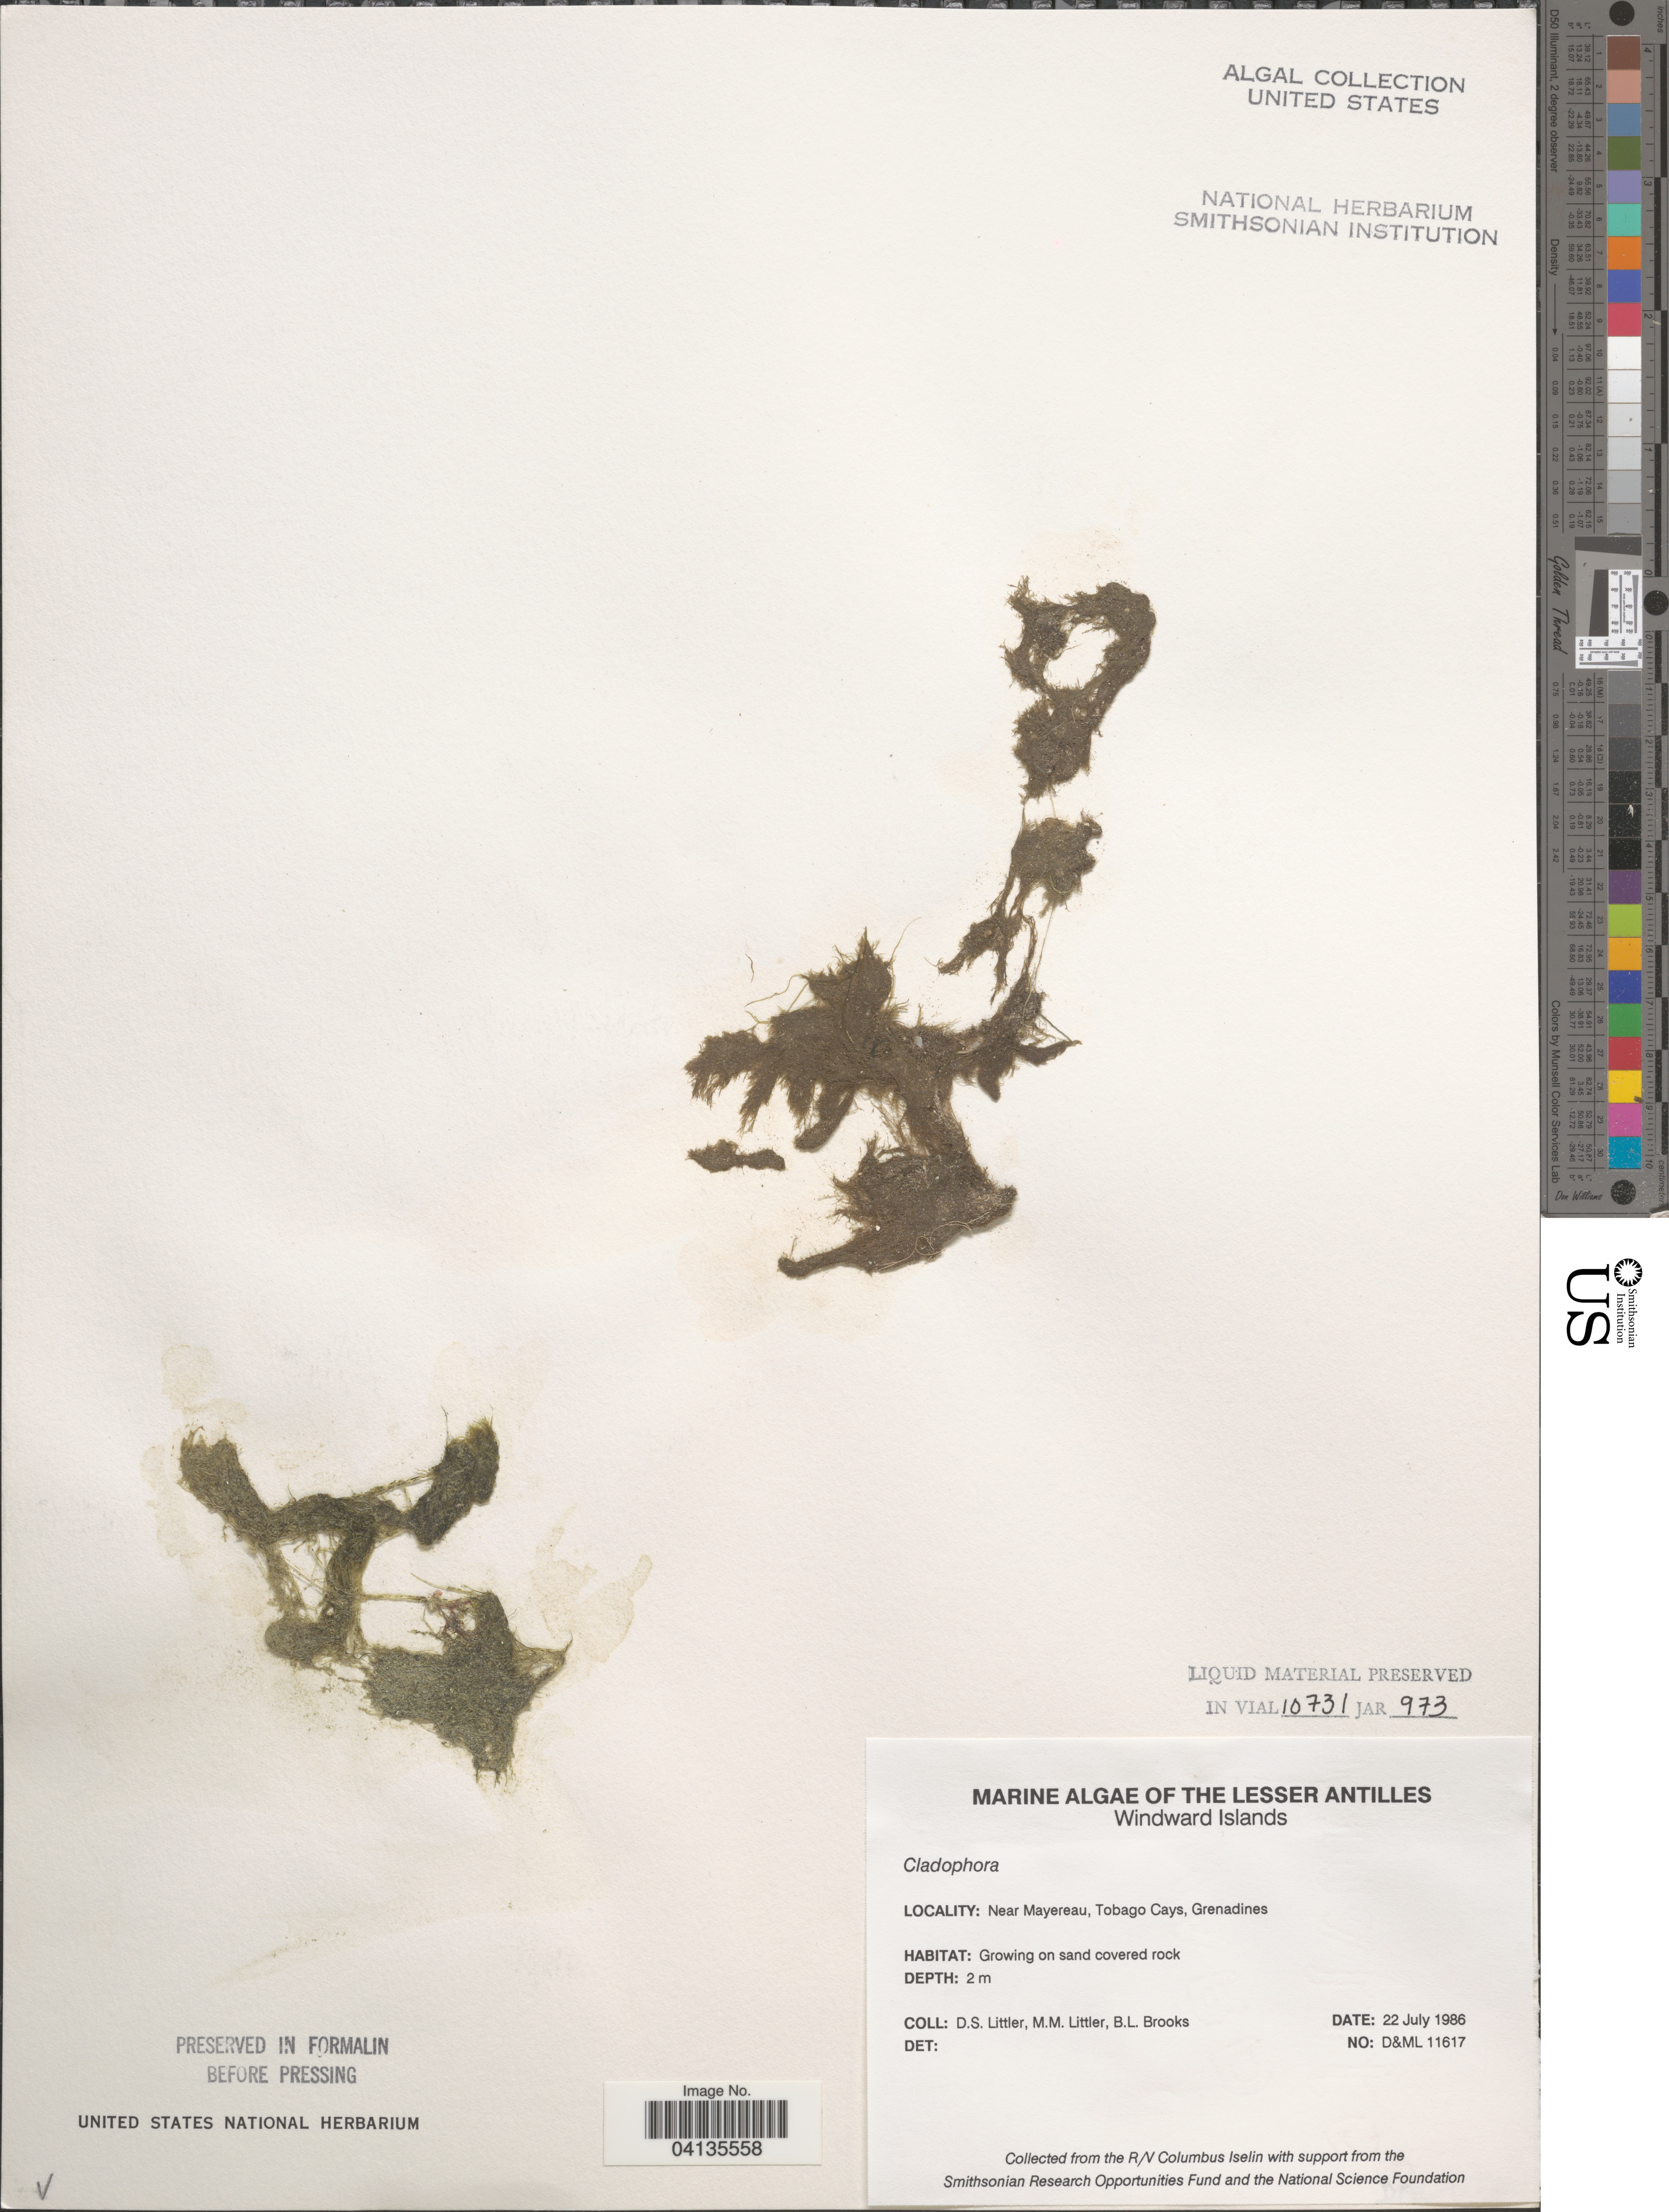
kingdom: Plantae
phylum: Chlorophyta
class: Ulvophyceae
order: Cladophorales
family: Cladophoraceae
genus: Cladophora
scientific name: Cladophora sp.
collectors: D. S. Littler & B. Brooks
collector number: D&ML11617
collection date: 1986-07-22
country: St. Vincent - Grenadines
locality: The Lesser Antilles. Windward Islands. Near Mayereau, Tobago Cays, Grenadines.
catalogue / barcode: US 328847